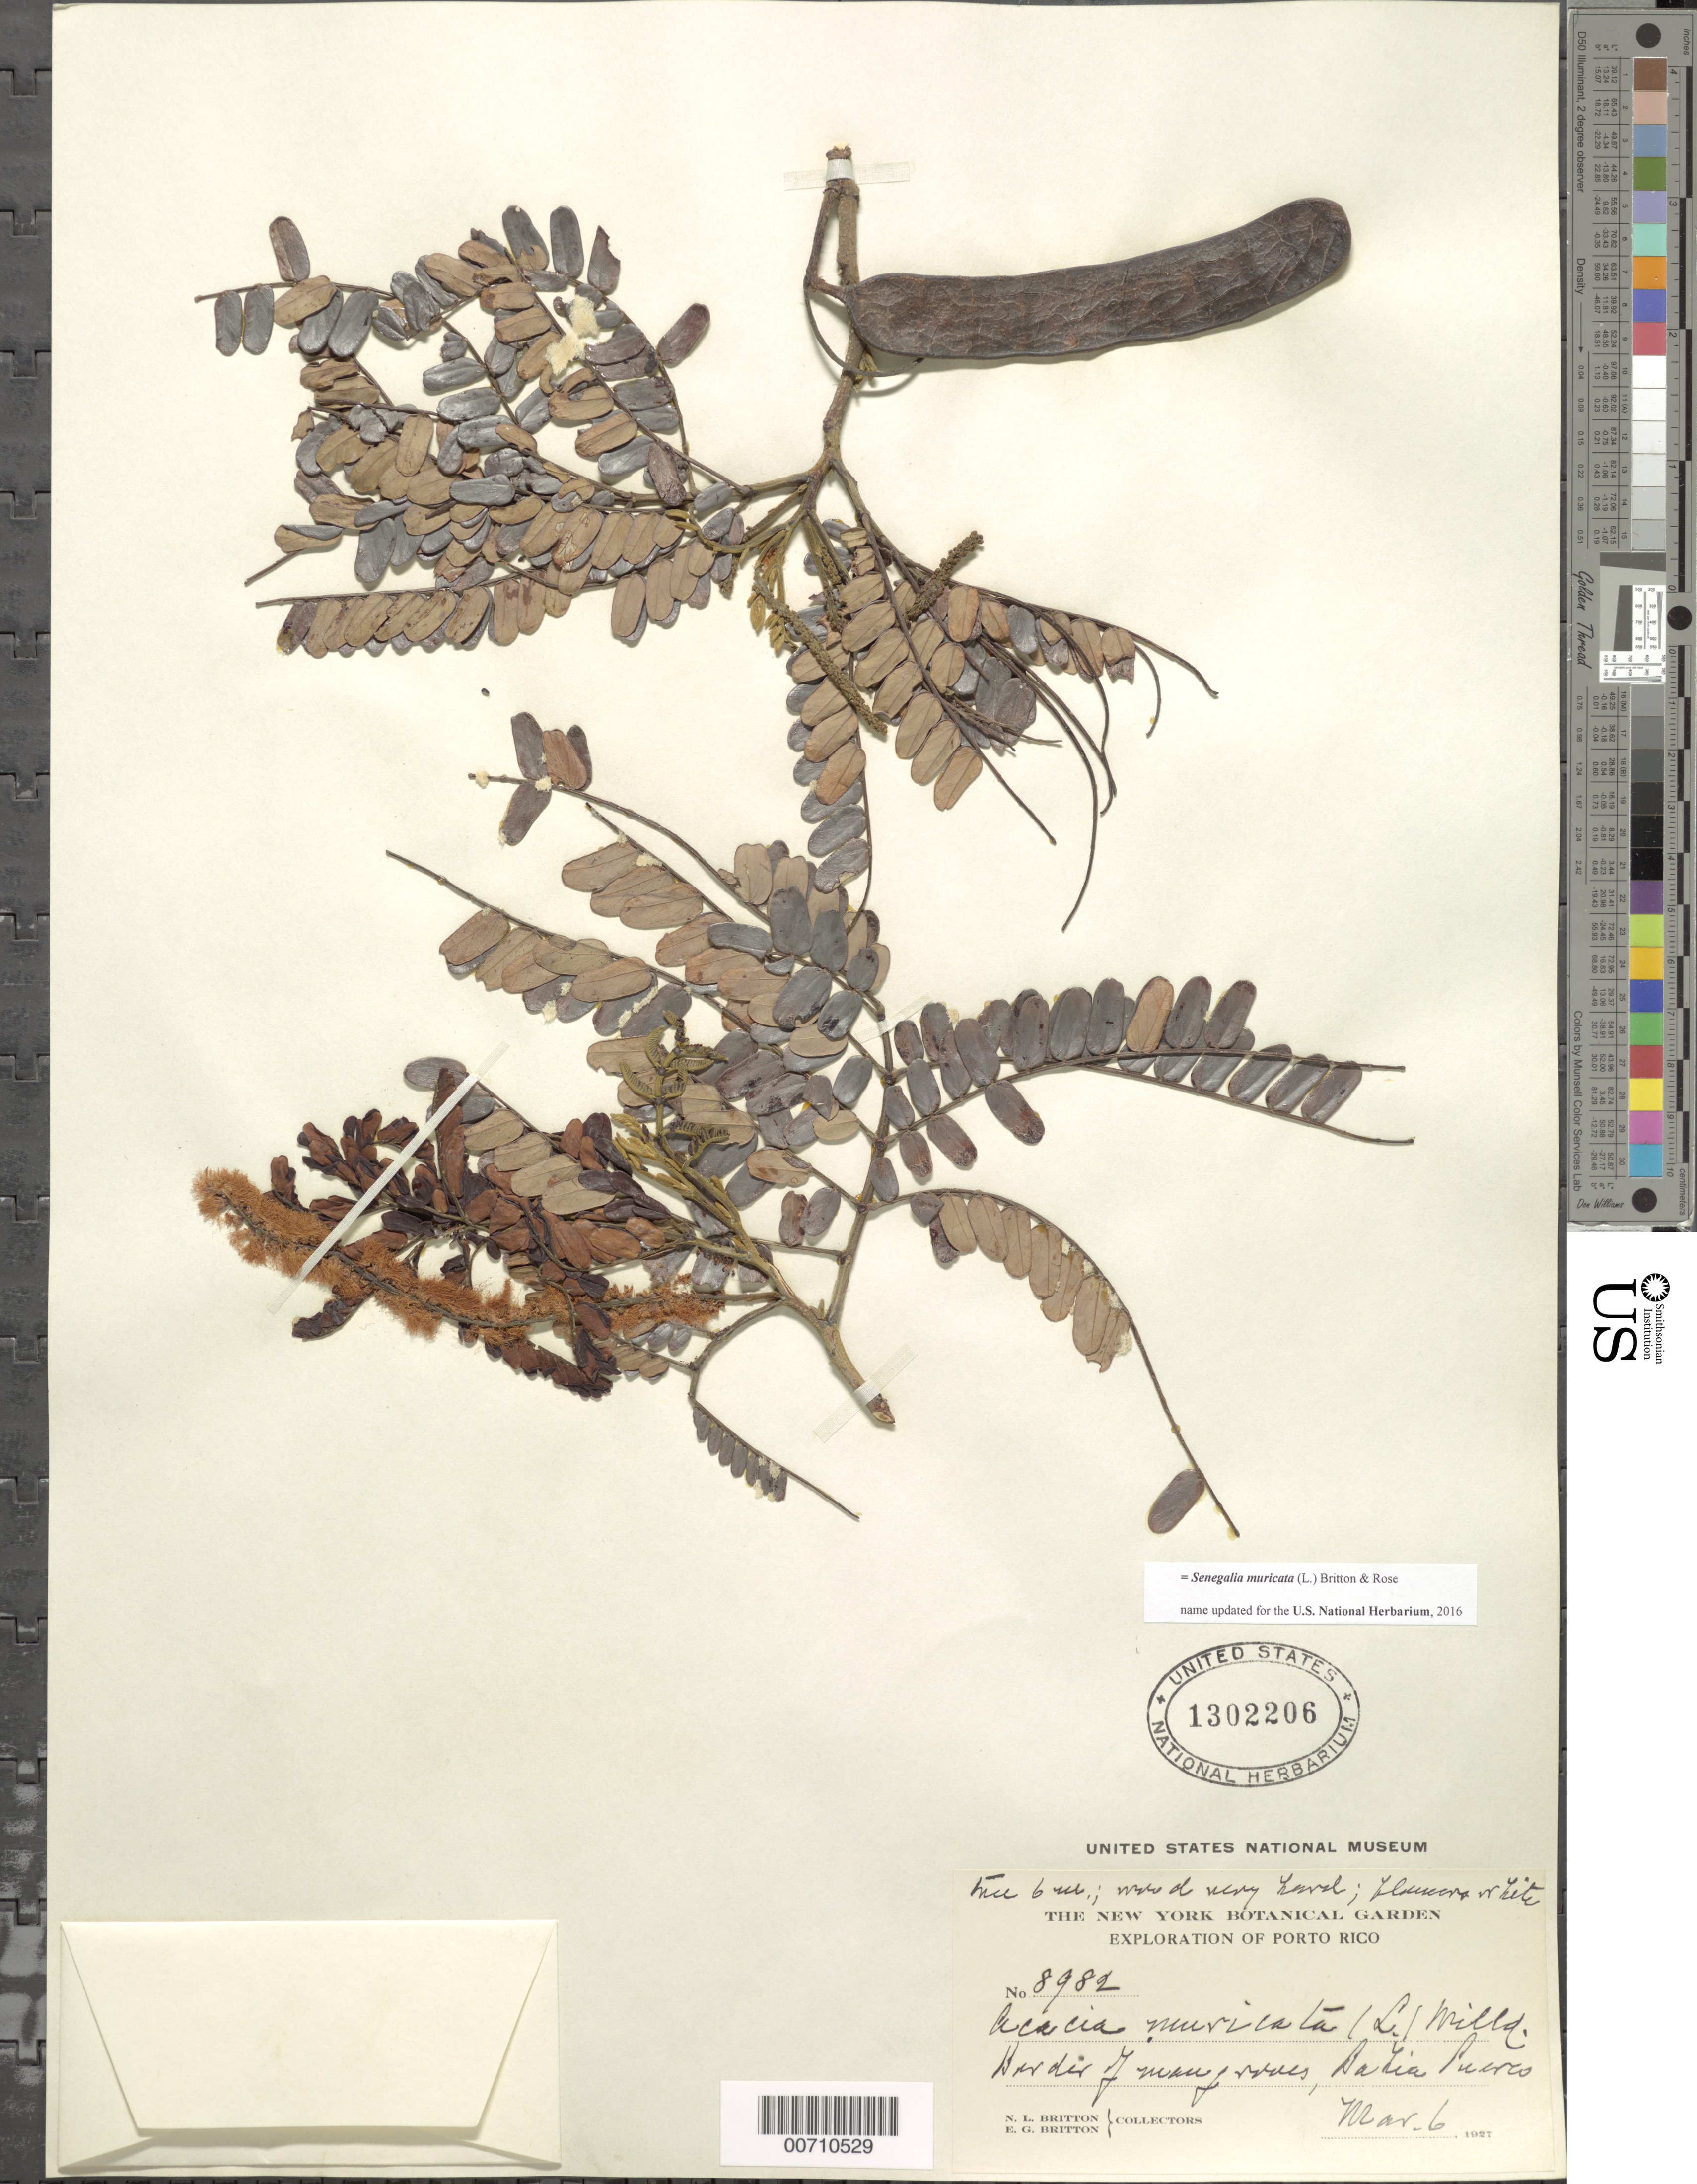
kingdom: Plantae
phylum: Tracheophyta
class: Magnoliopsida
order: Fabales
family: Fabaceae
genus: Parasenegalia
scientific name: Parasenegalia muricata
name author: (L.) Seigler & Ebinger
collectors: N. Britton & E. G. Britton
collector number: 8982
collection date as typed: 06 Mar 1927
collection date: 1927-03-06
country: Puerto Rico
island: Greater Antilles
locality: Bahia Puerco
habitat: Border of mangroves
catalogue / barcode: US 1302206